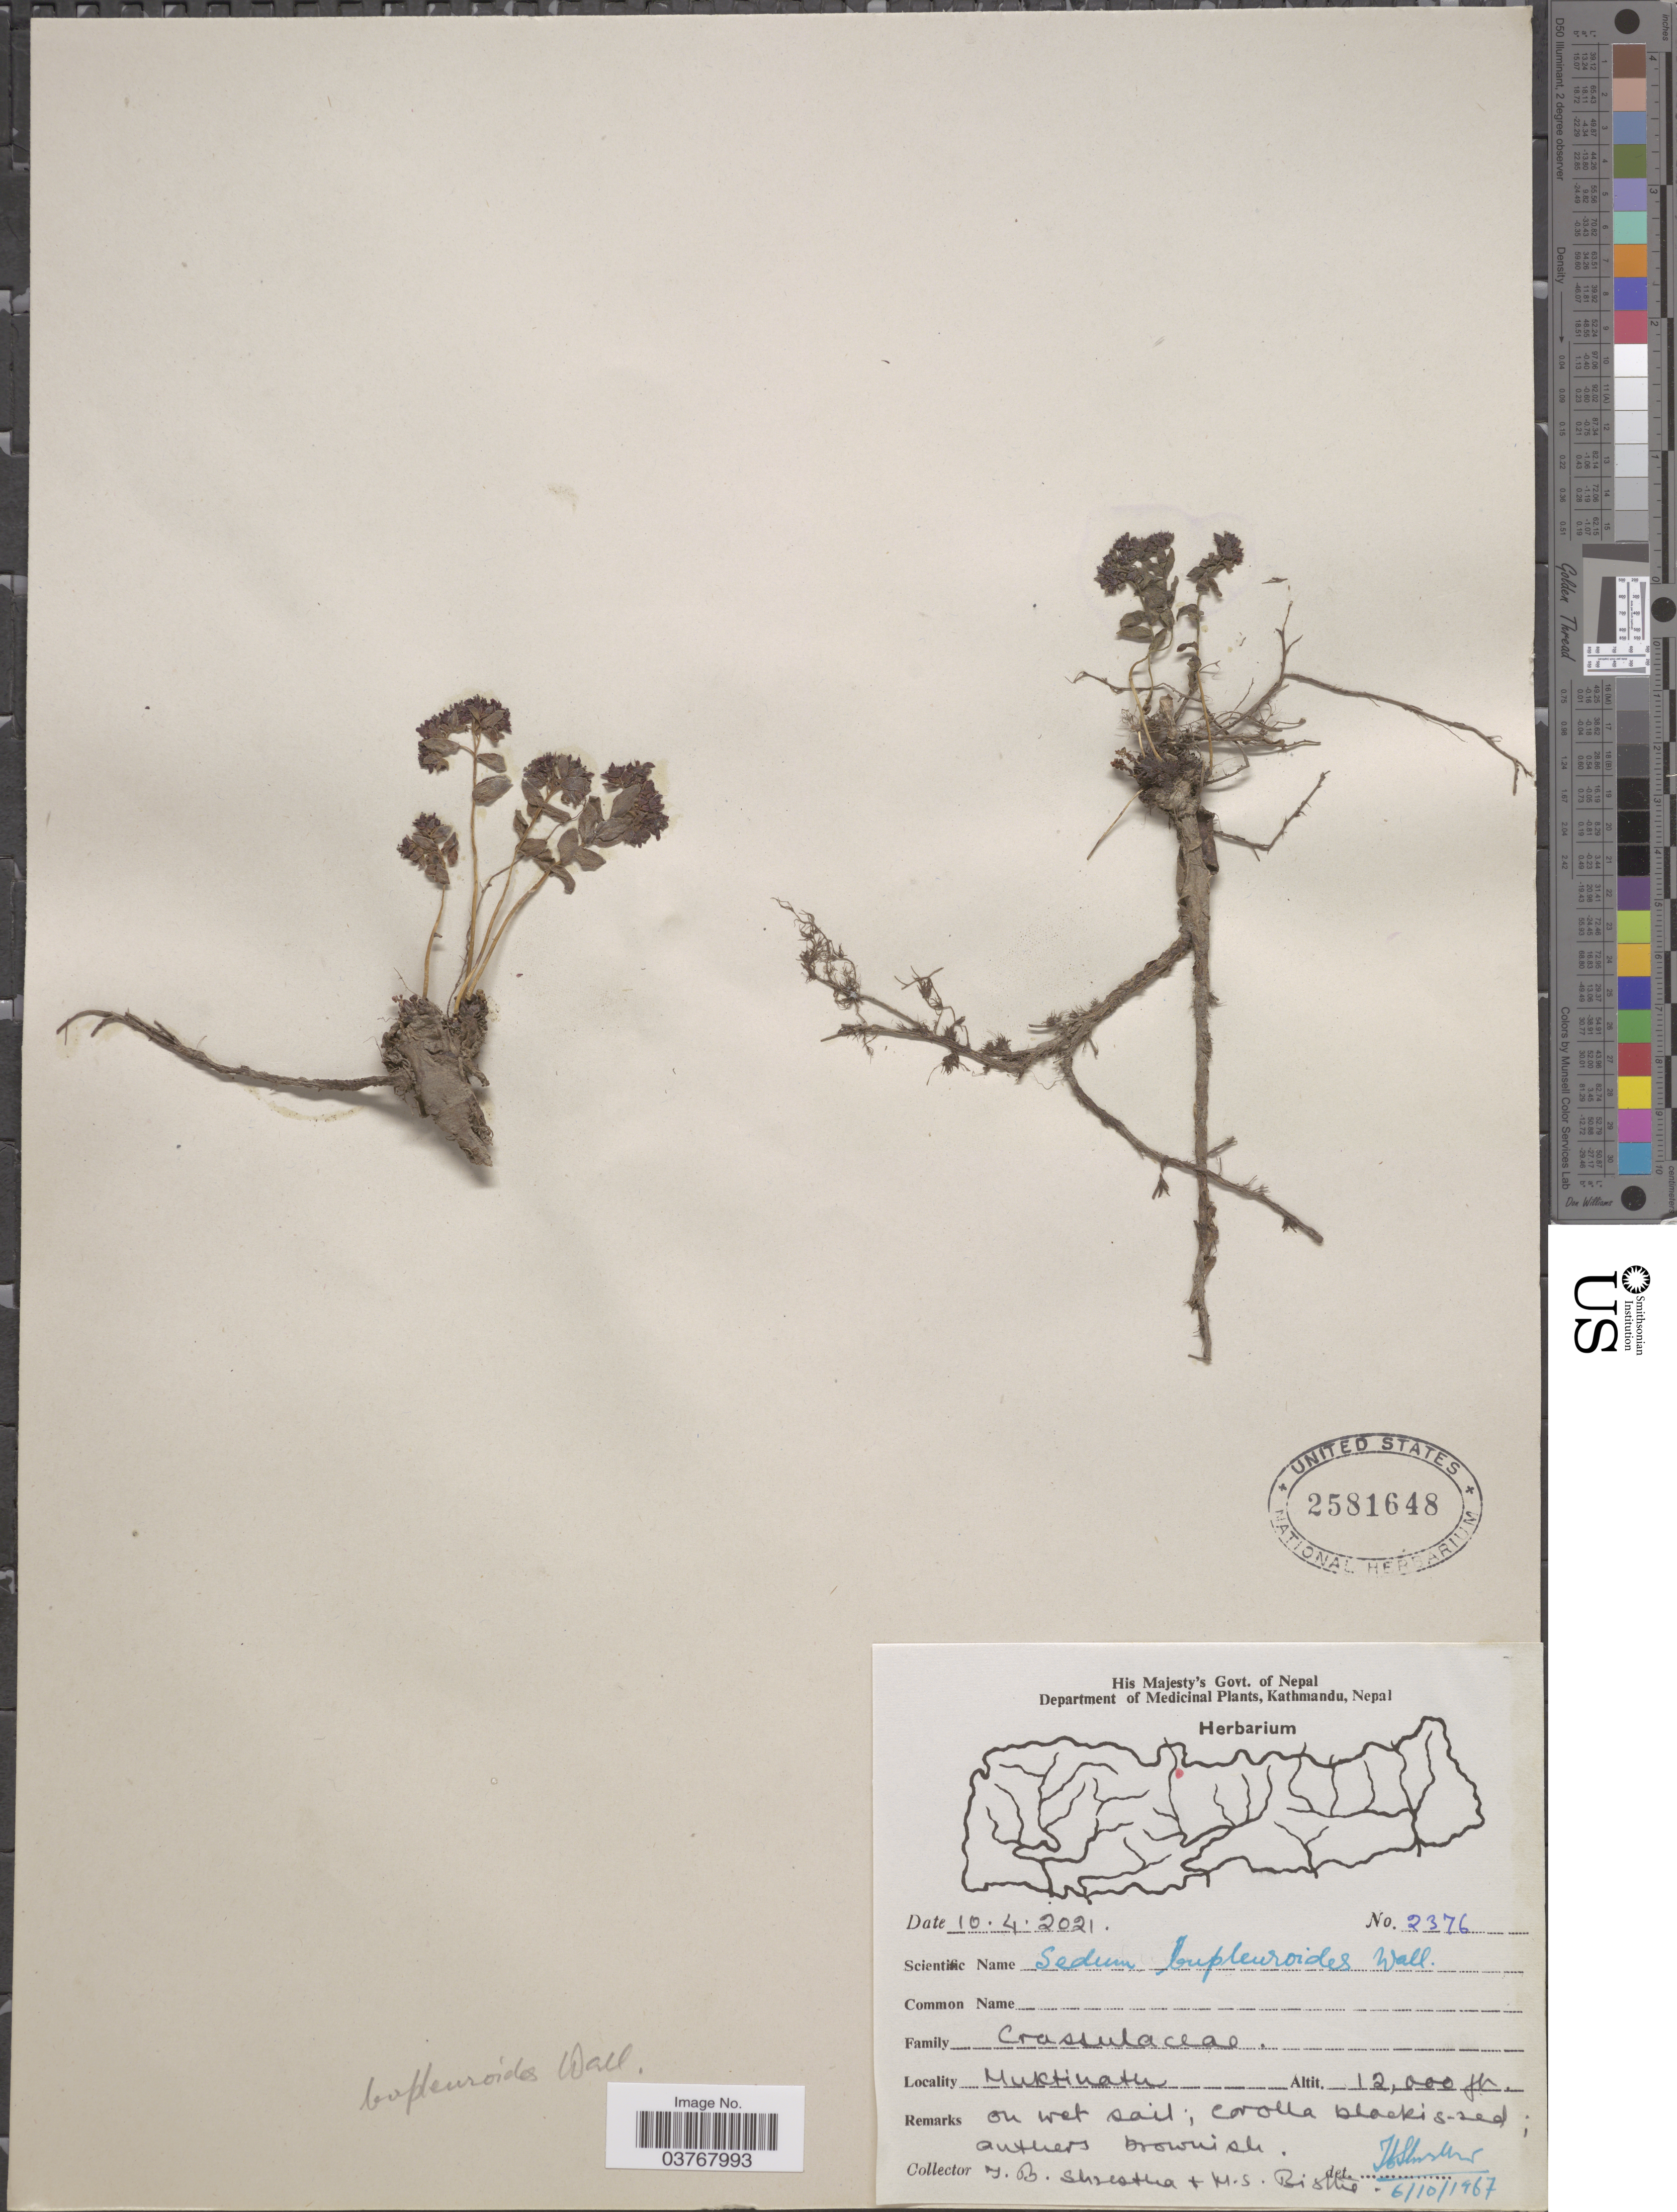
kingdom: Plantae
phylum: Tracheophyta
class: Magnoliopsida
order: Saxifragales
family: Crassulaceae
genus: Rhodiola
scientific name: Rhodiola bupleuroides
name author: (Wall. ex Hook. f.) Thomson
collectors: T. B. Shrestha & M. Bistha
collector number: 2376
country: Nepal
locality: Muktinath.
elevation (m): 3658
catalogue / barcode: US 2581648